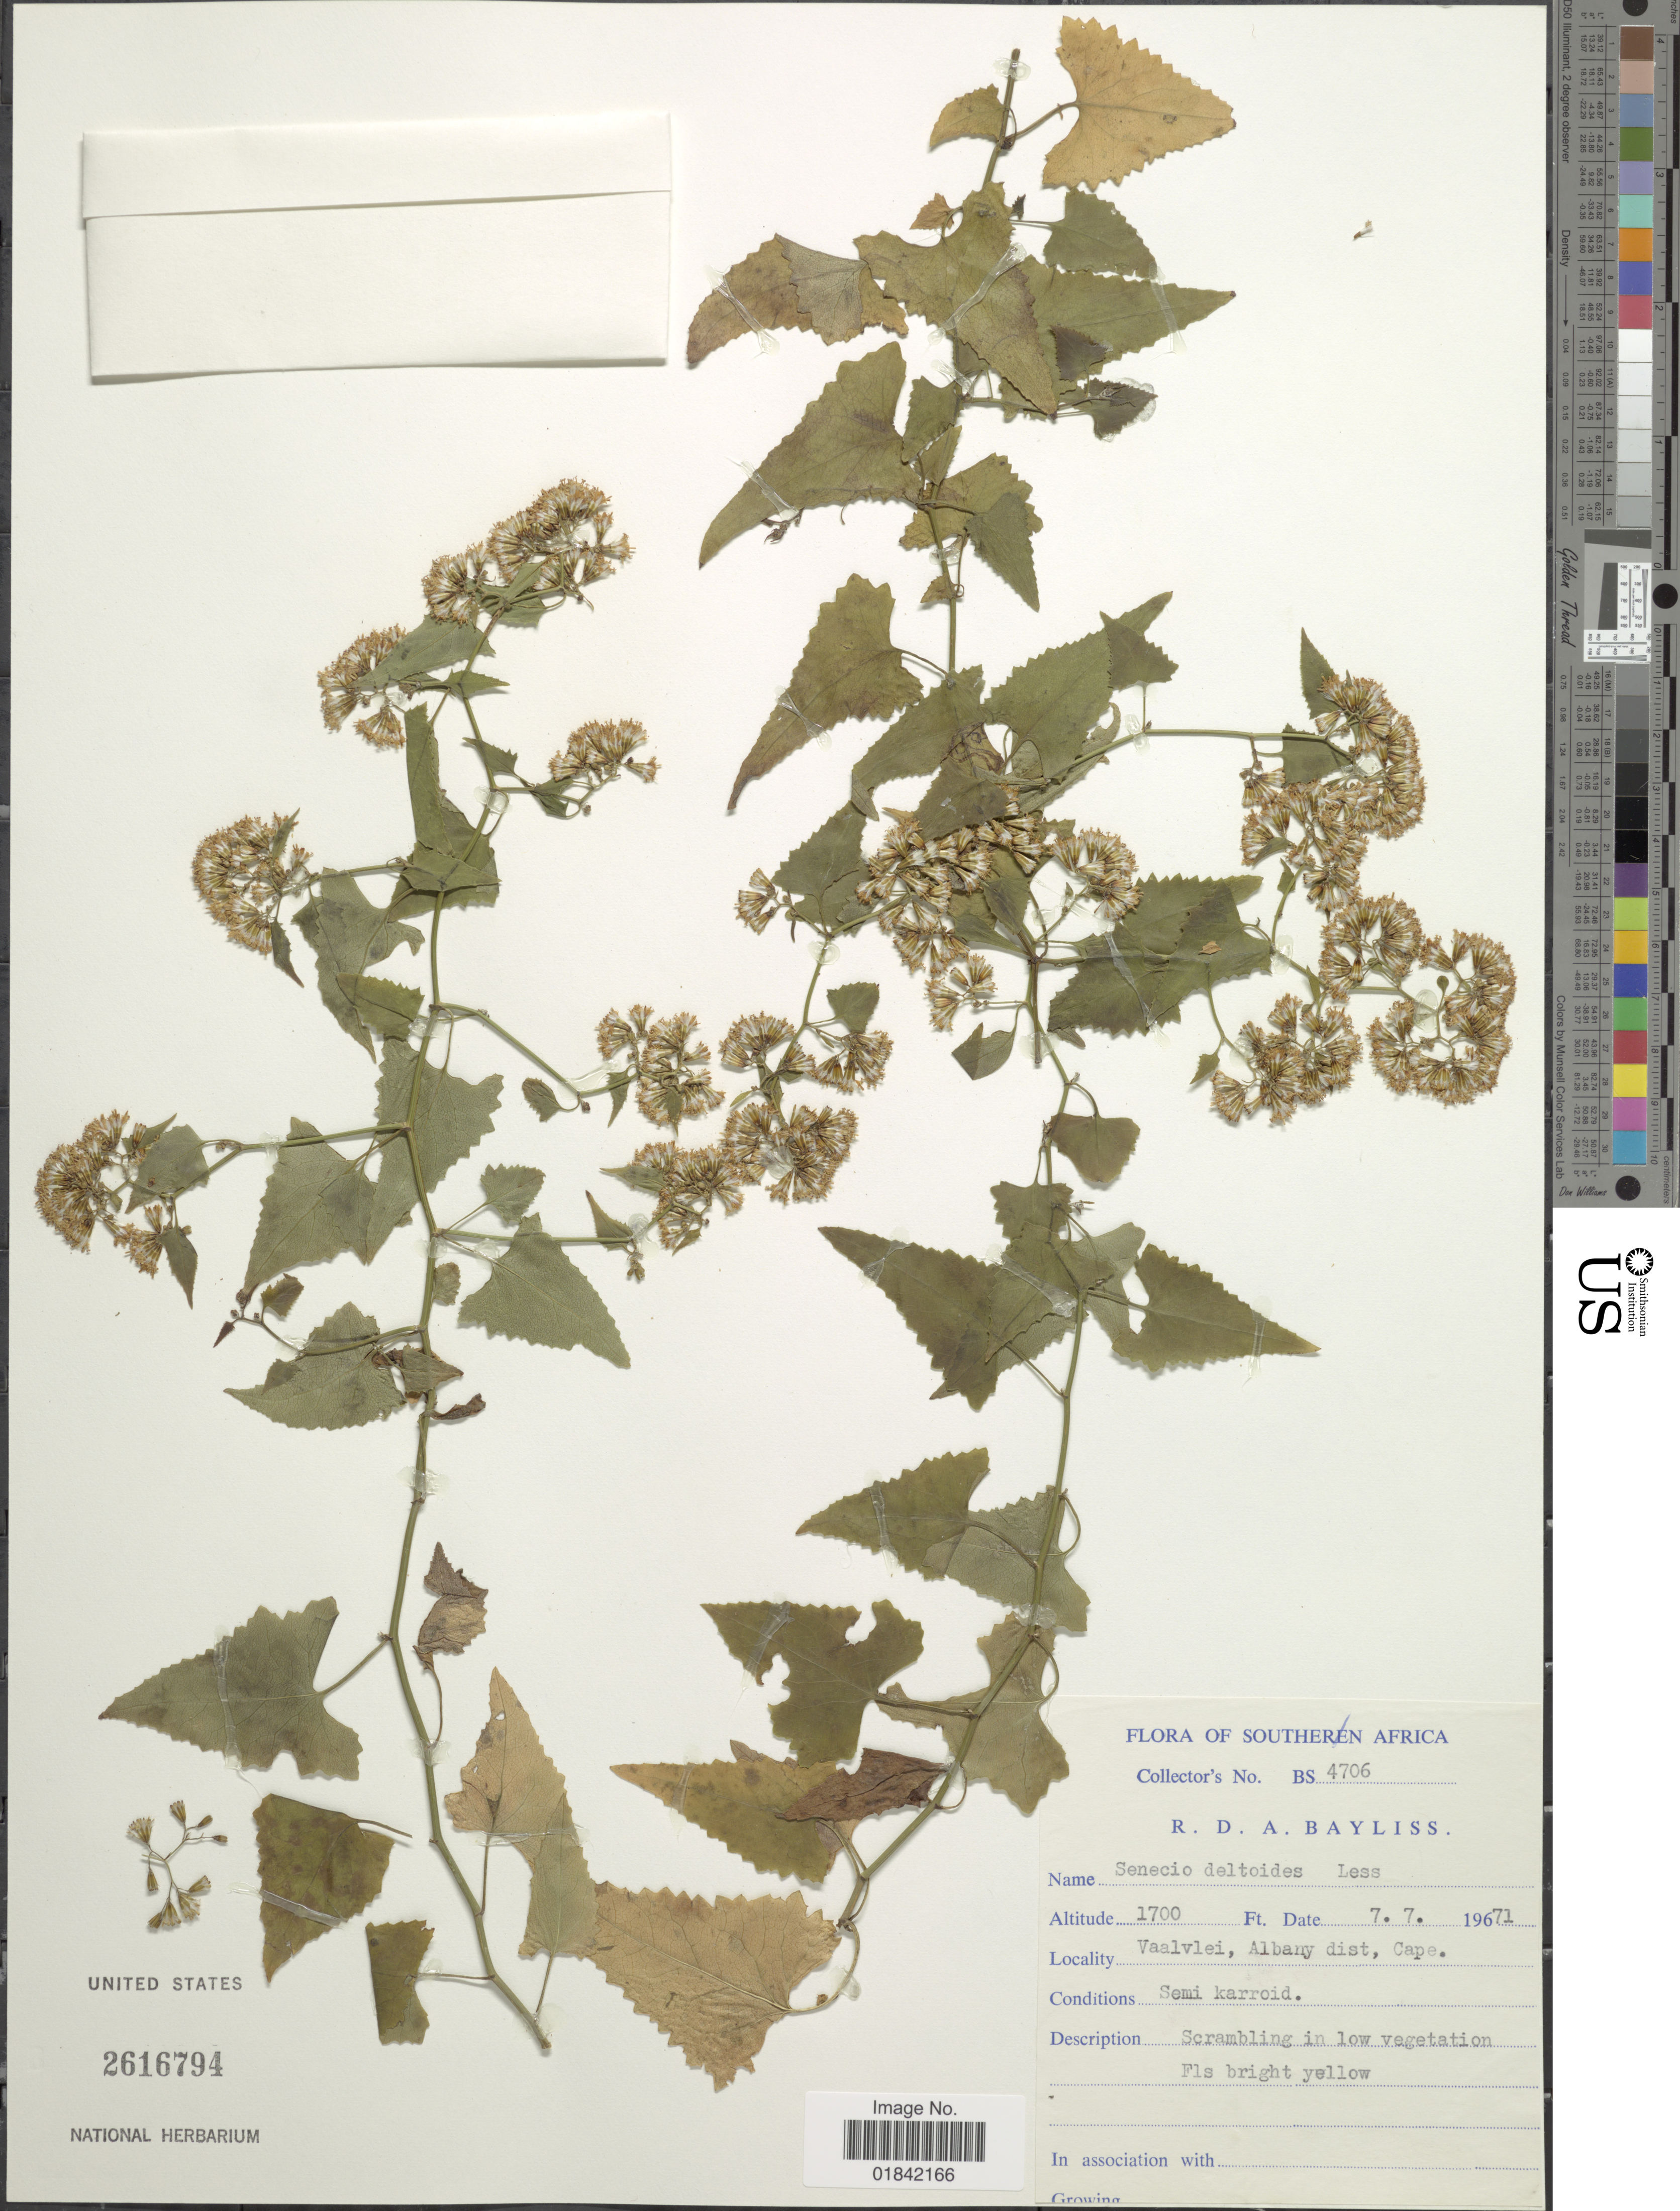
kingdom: Plantae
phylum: Tracheophyta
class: Magnoliopsida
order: Asterales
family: Asteraceae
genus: Senecio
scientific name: Senecio deltoideus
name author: Less.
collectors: R. Bayliss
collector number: BS4706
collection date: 1971-07-07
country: South Africa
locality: Vaalvlei, Albany dist., Cape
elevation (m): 518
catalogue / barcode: US 2616794